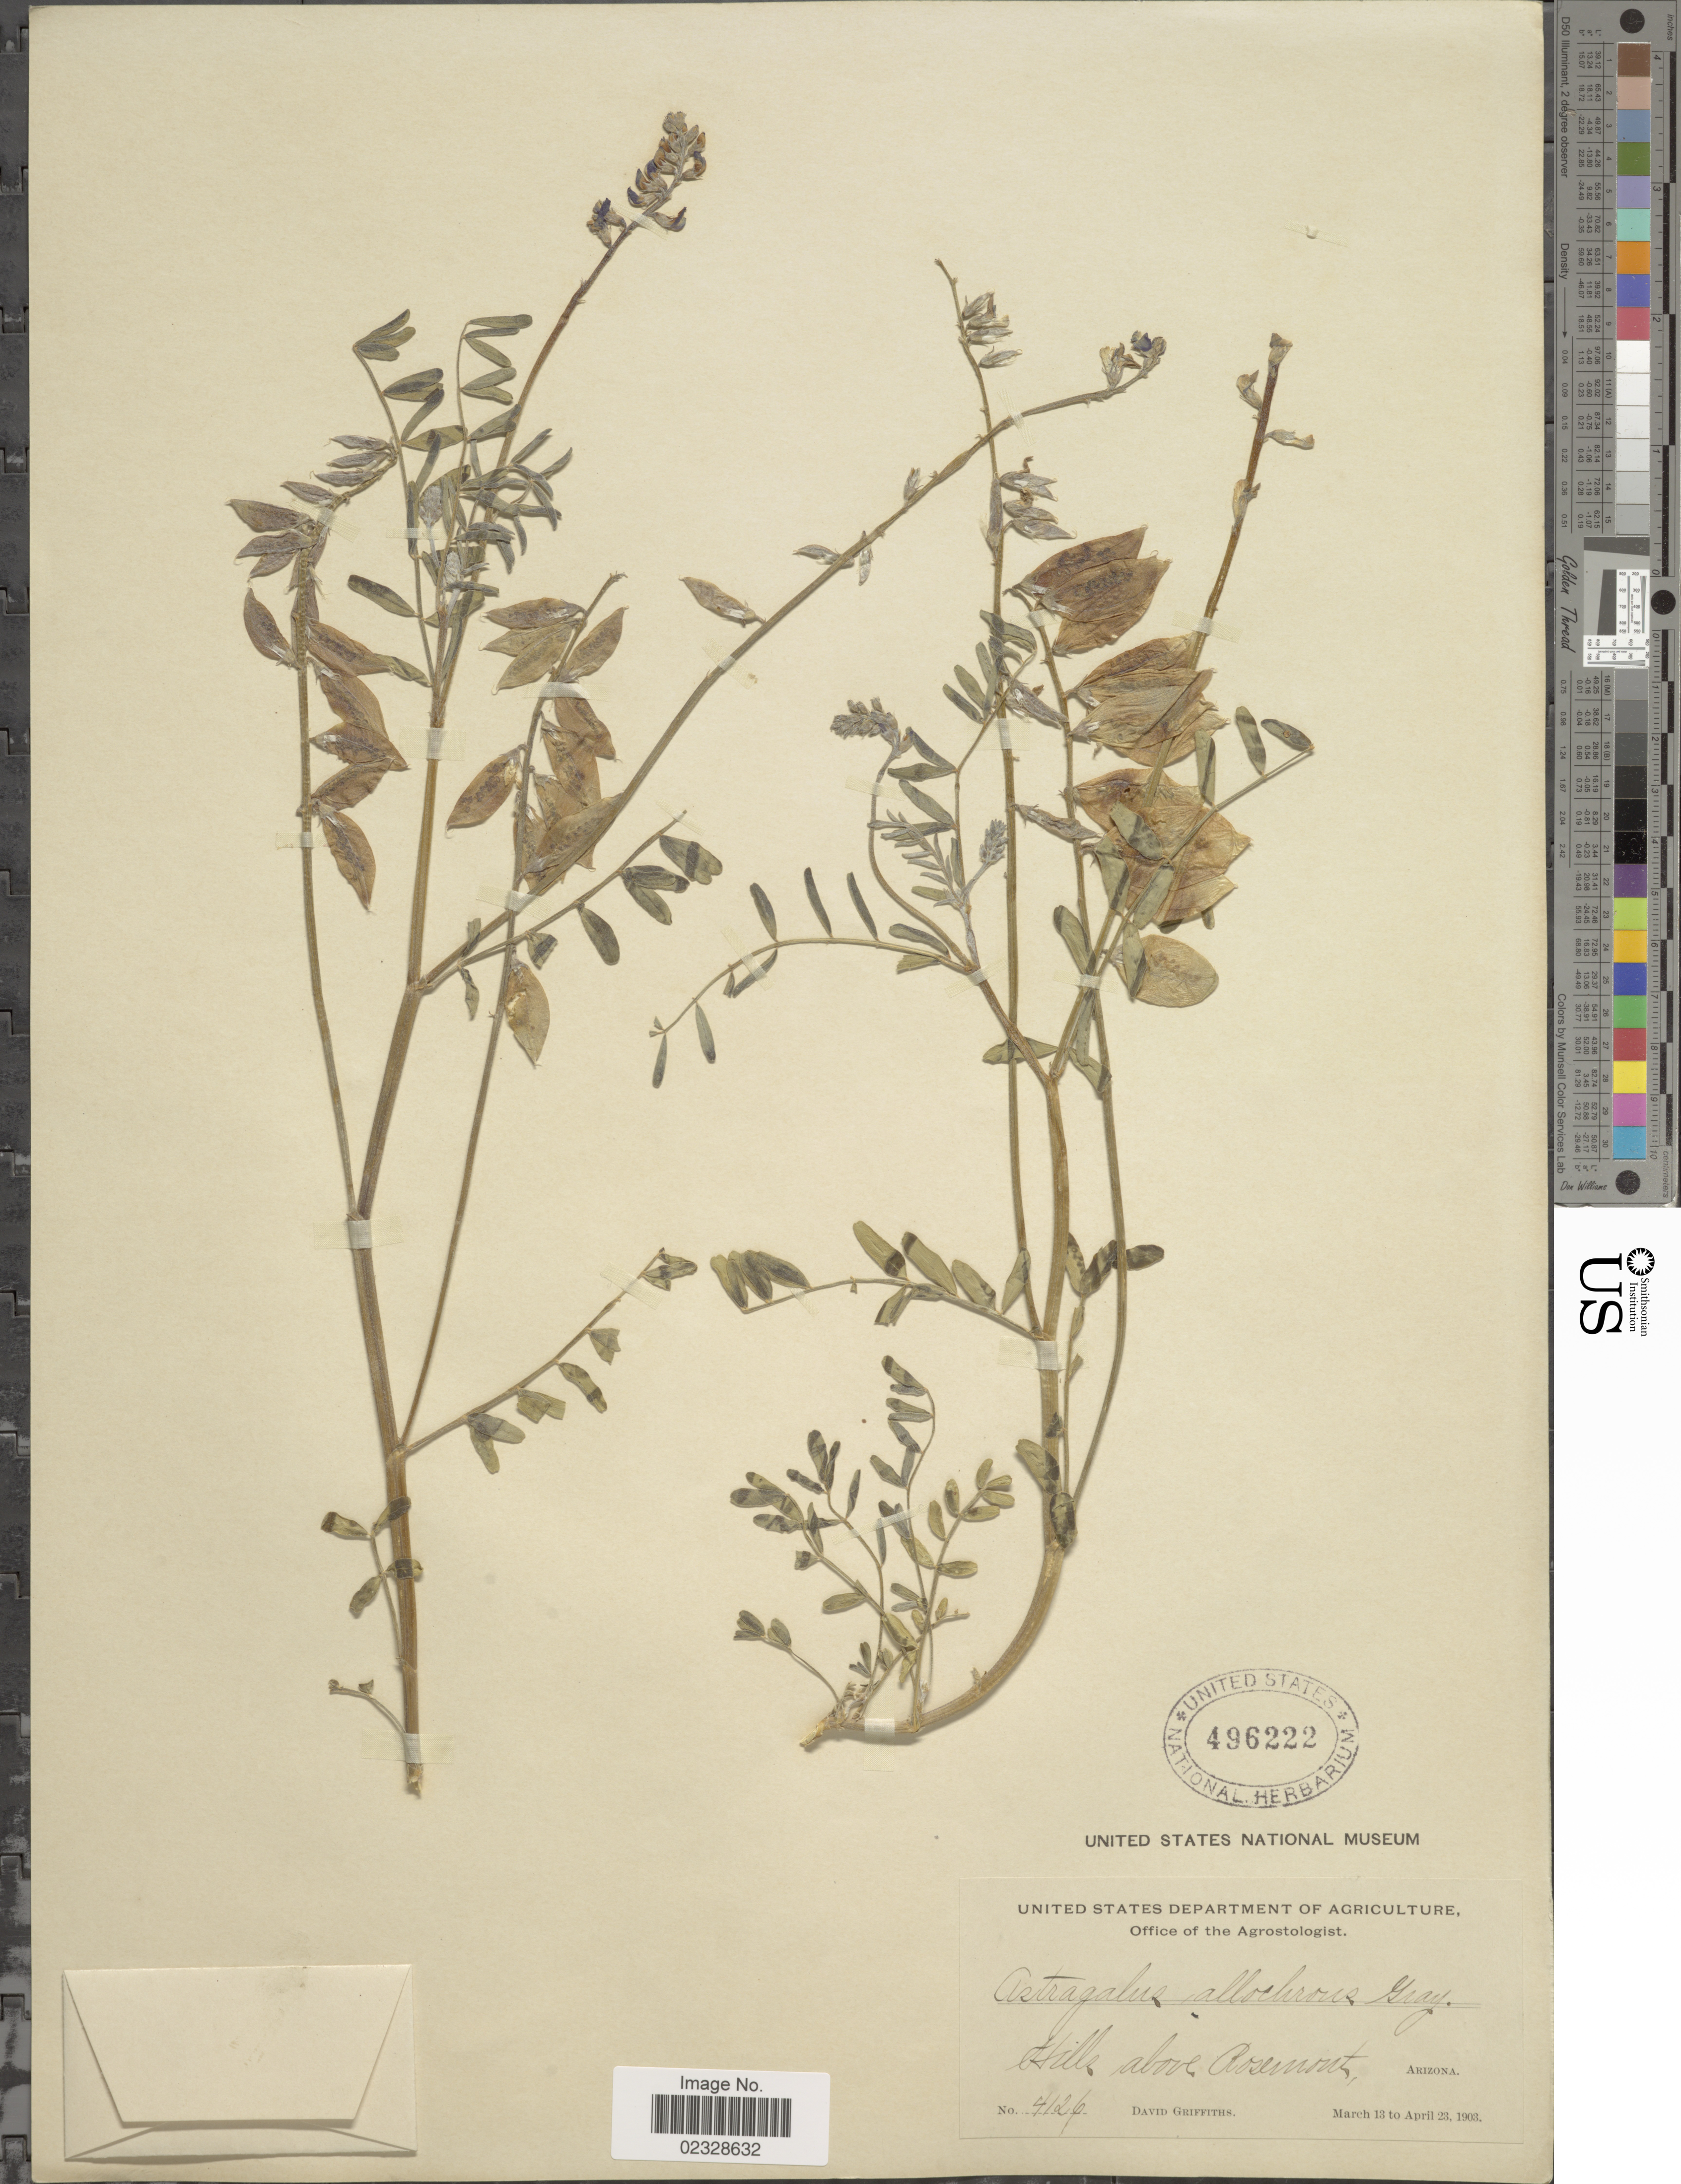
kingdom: Plantae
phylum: Tracheophyta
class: Magnoliopsida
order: Fabales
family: Fabaceae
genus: Astragalus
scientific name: Astragalus allochrous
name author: A. Gray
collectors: D. Griffiths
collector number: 4126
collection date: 1903-03-13/1903-04-23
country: United States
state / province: Arizona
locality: Hills above Rosemont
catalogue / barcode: US 496222